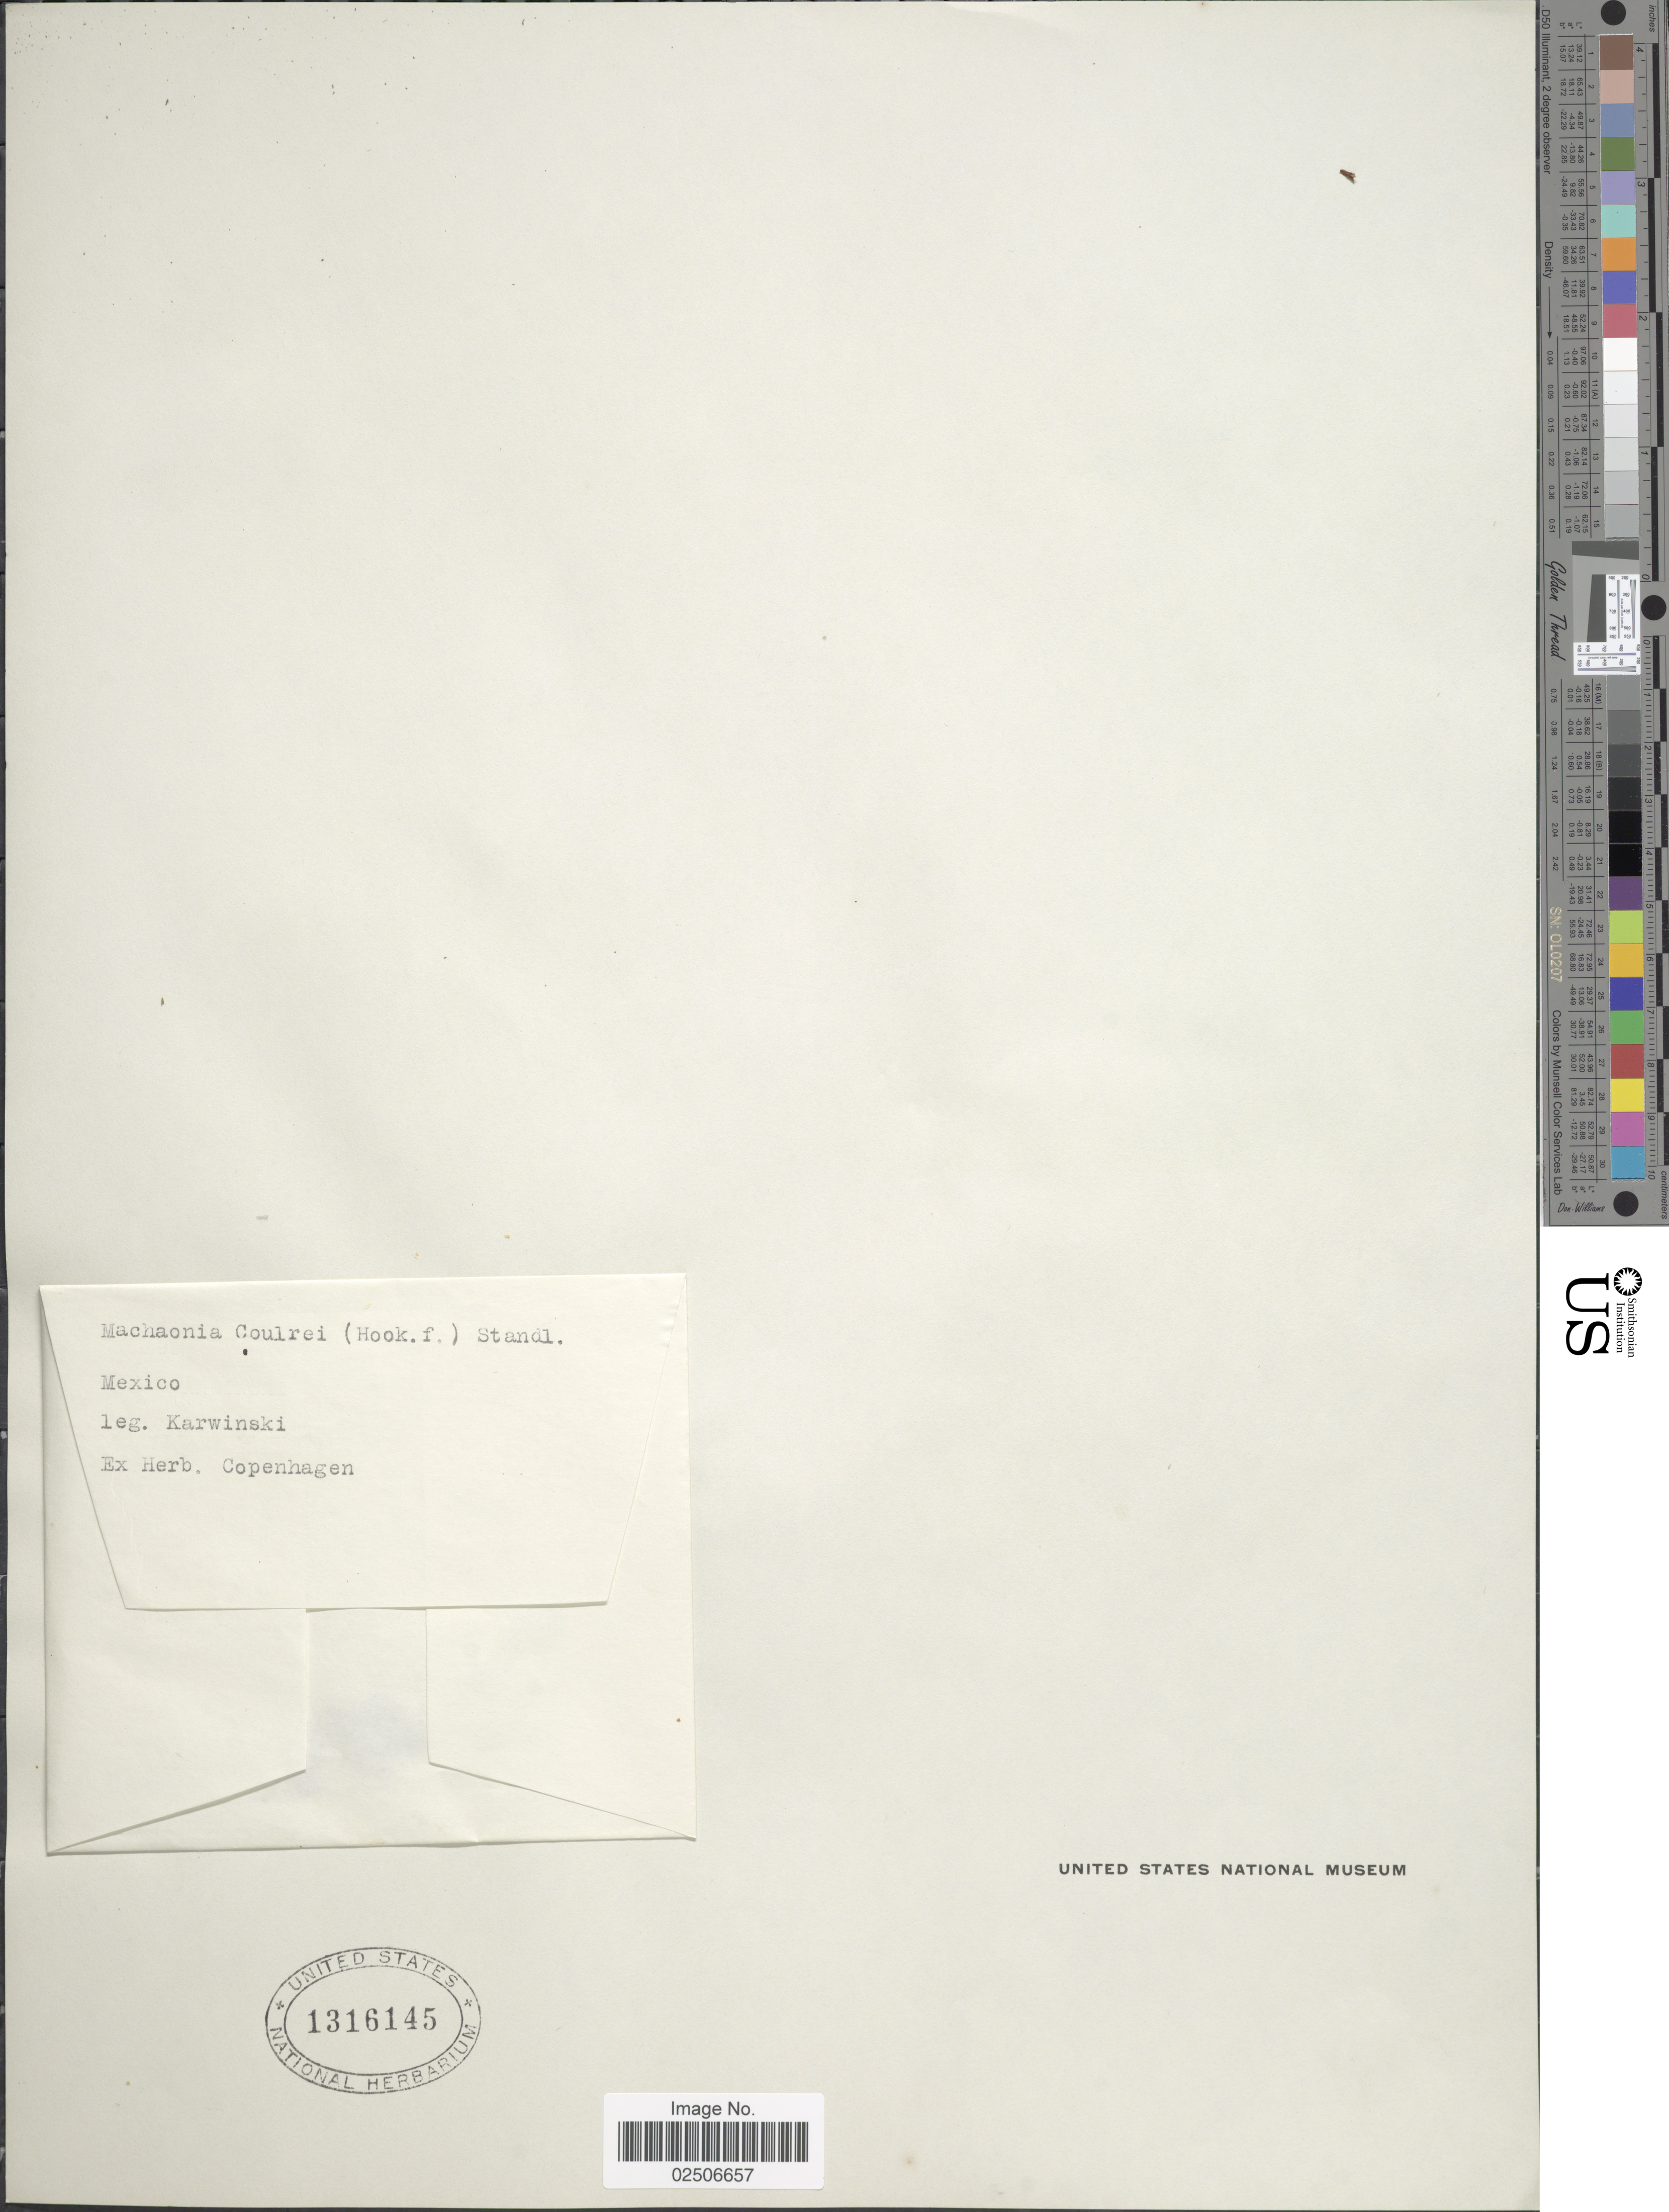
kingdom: Plantae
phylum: Tracheophyta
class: Magnoliopsida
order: Gentianales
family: Rubiaceae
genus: Machaonia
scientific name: Machaonia coulteri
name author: (Hook. f. ex Benth. & Hook.) Standl.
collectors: L. Karwinski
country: Mexico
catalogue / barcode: US 1316145